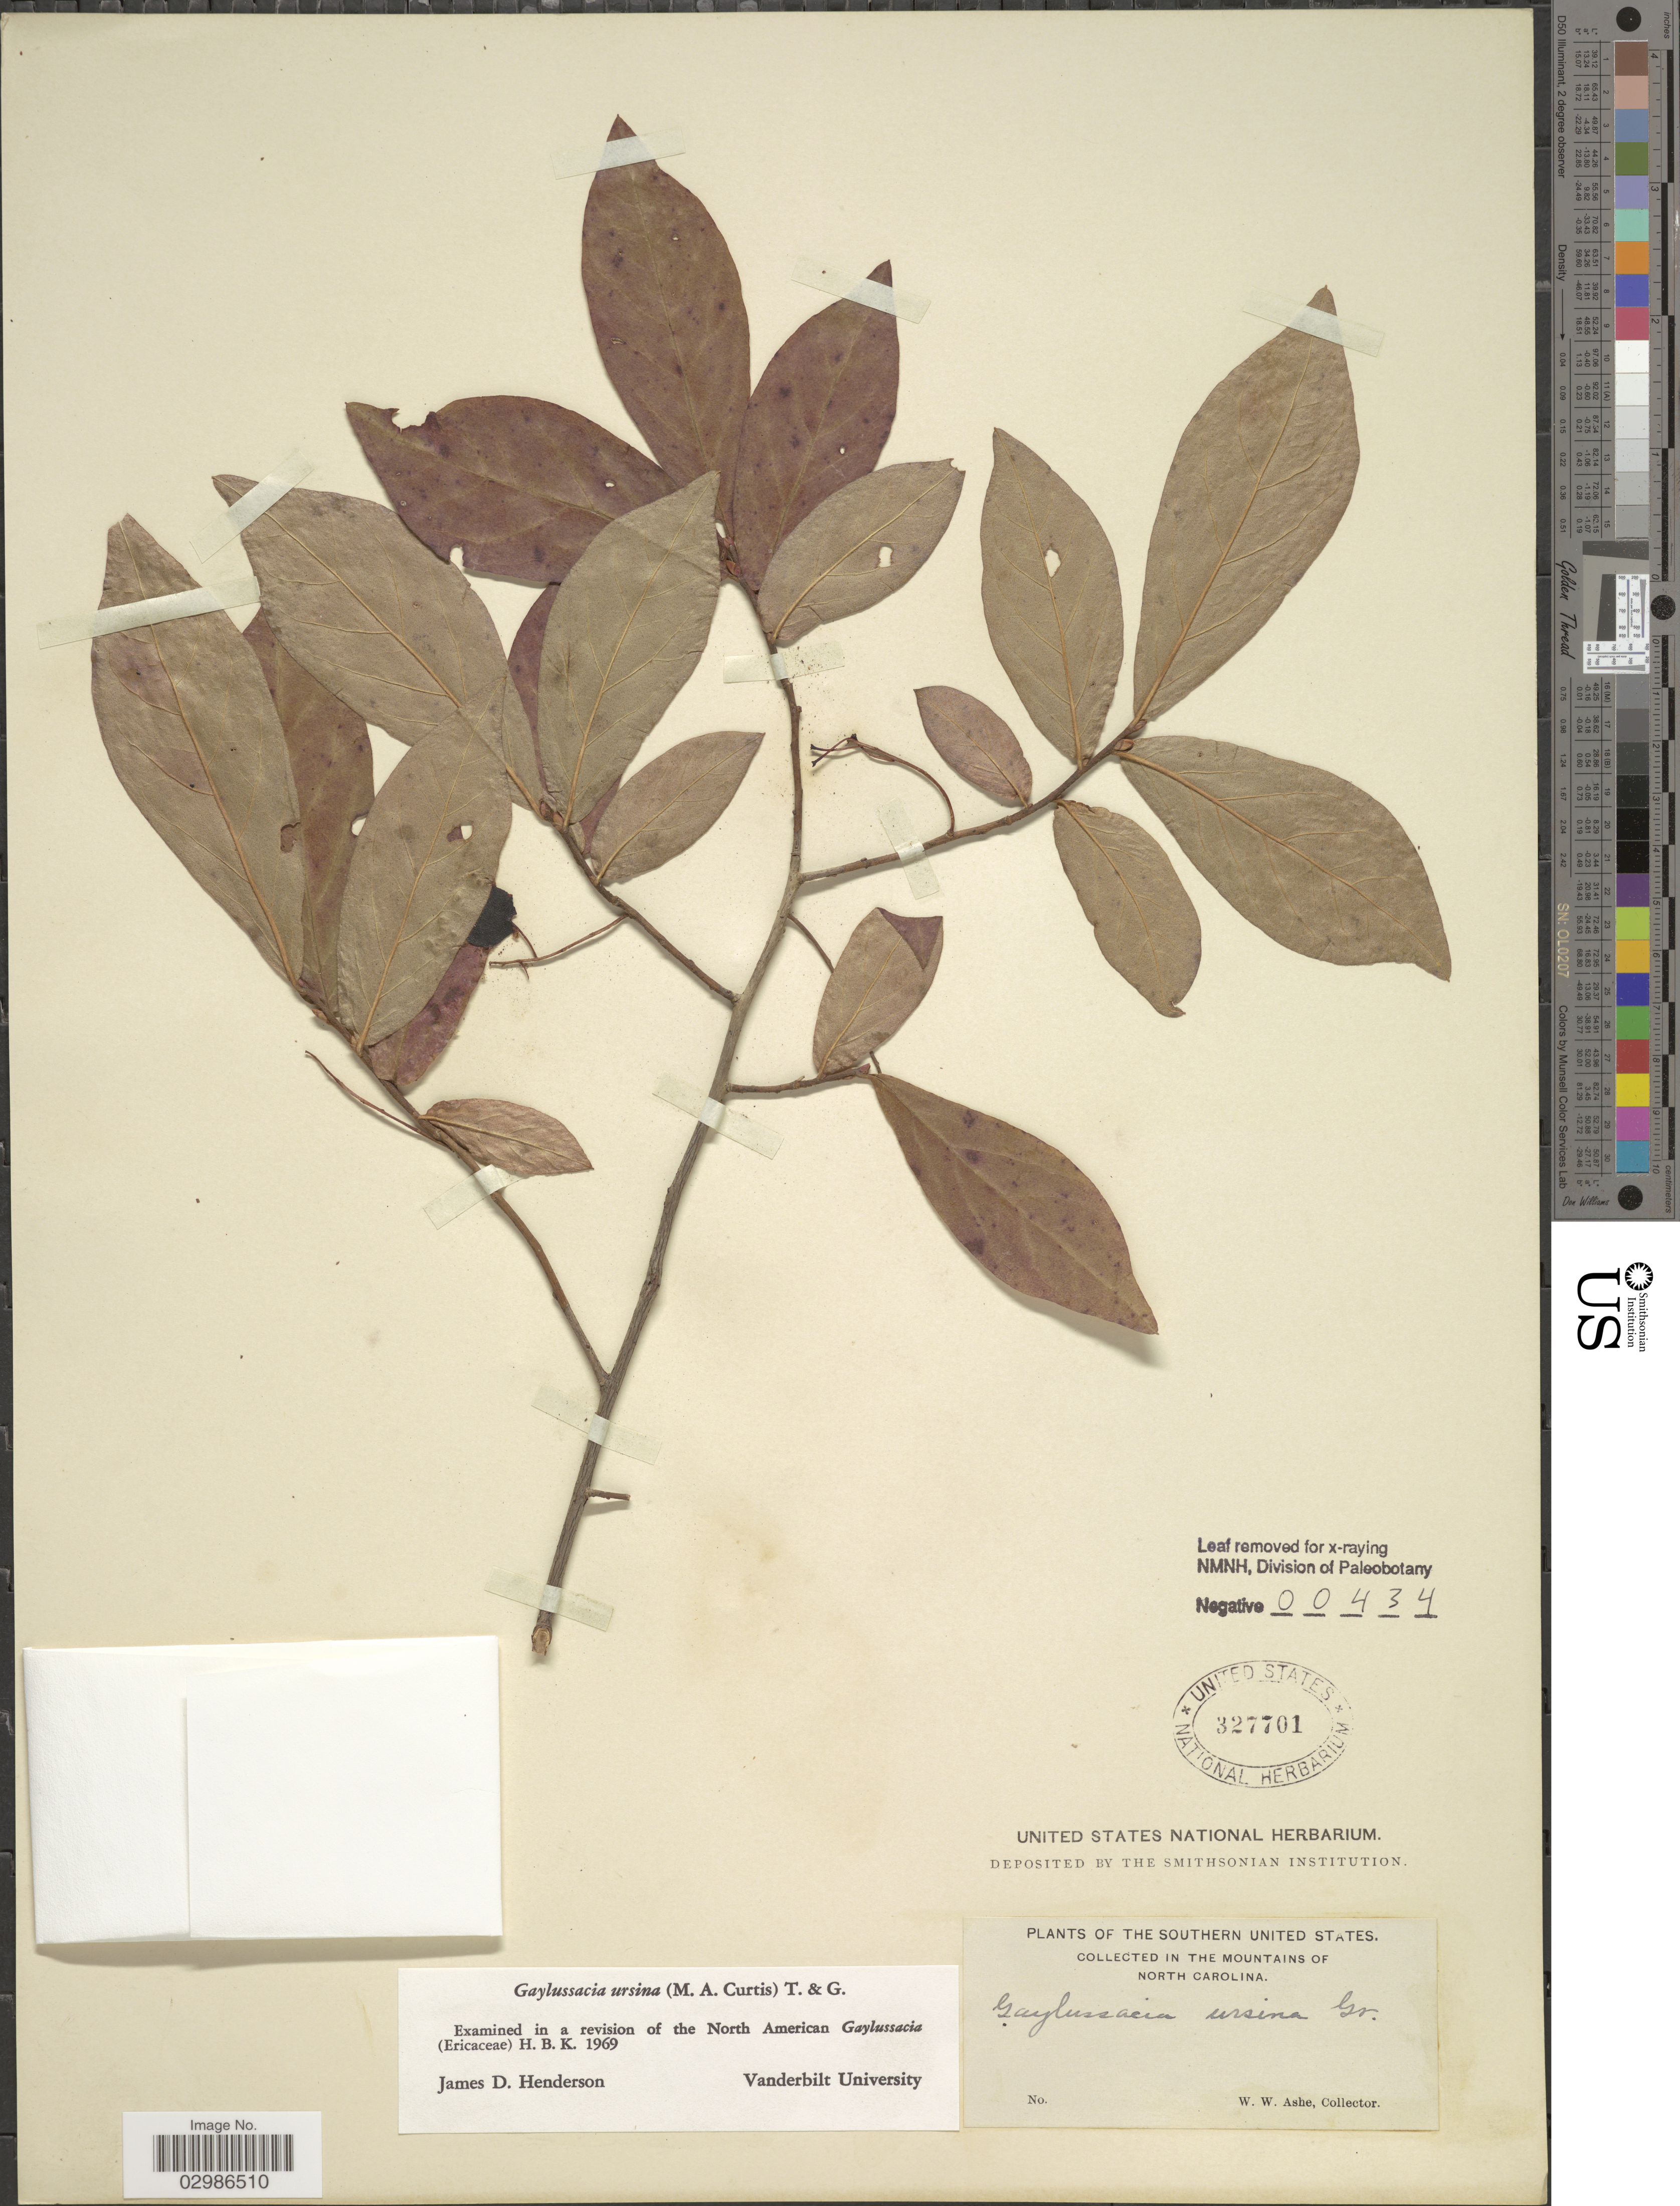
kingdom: Plantae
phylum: Tracheophyta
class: Magnoliopsida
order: Ericales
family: Ericaceae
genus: Gaylussacia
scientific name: Gaylussacia ursina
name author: (M.A. Curtis) Torr. & A. Gray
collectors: W. W. Ashe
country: United States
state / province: North Carolina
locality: Southern United States. In the mountains of North Carolina.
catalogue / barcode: US 327701